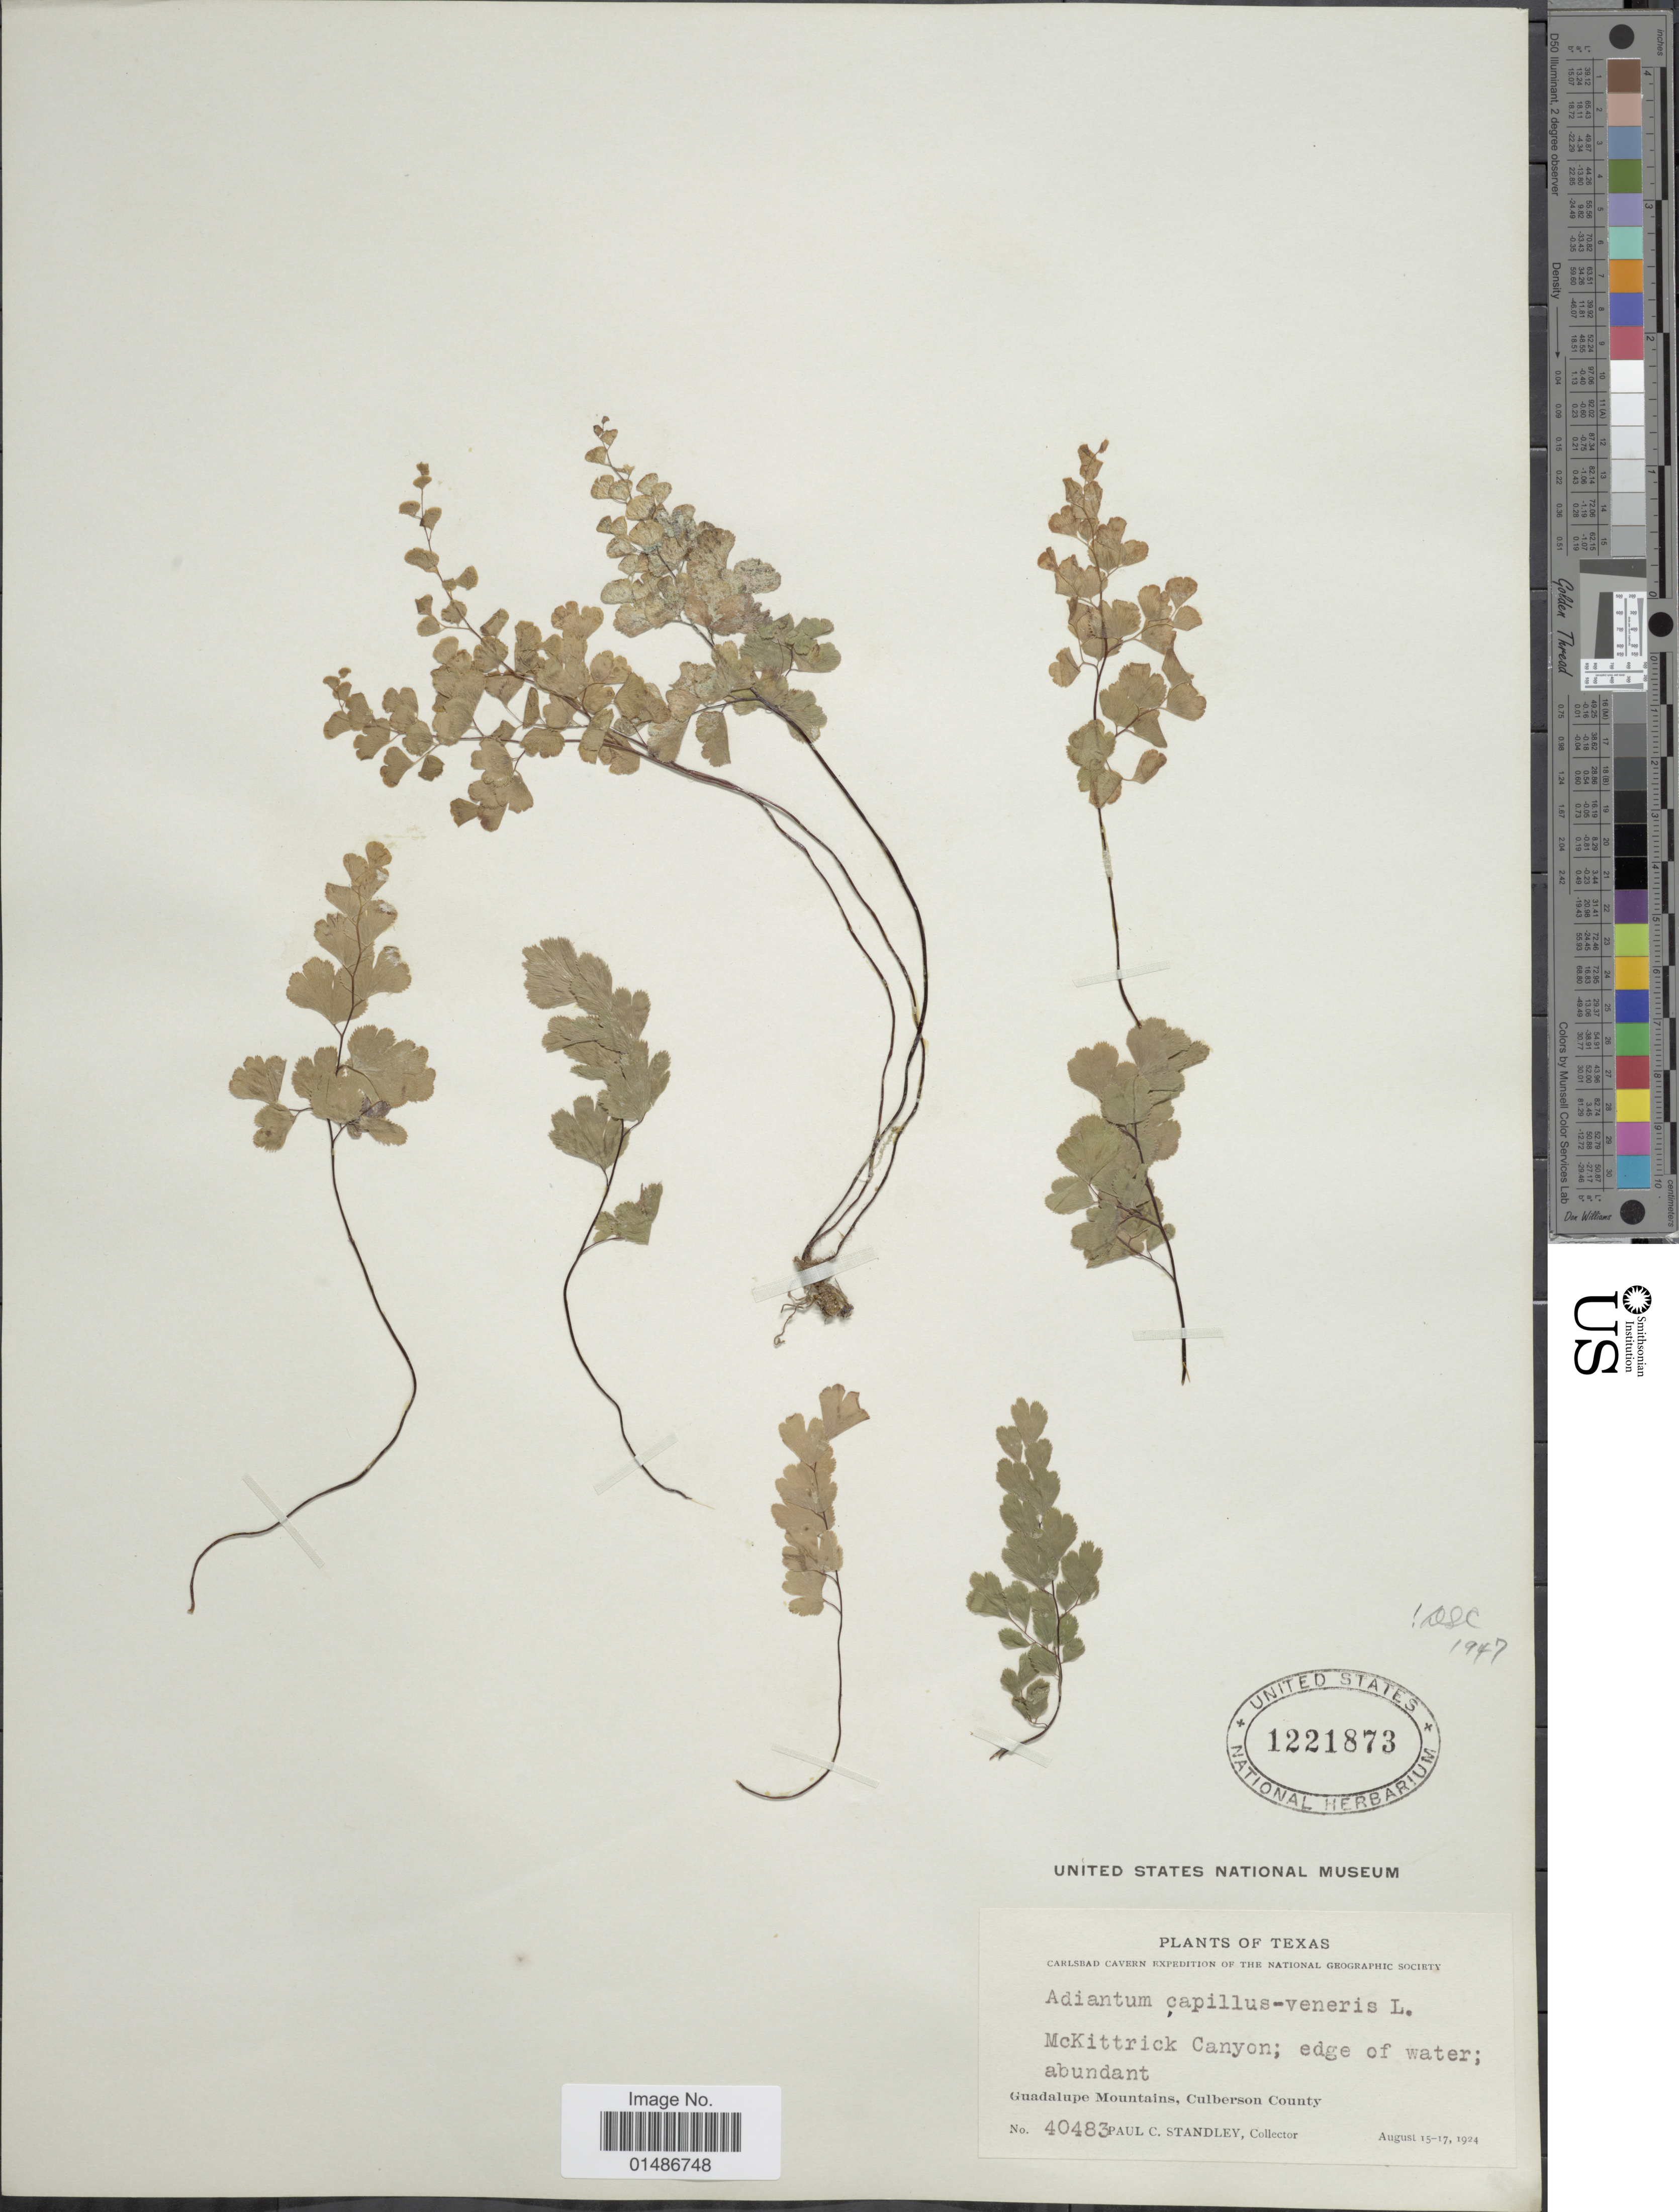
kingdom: Plantae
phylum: Tracheophyta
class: Polypodiopsida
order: Polypodiales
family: Pteridaceae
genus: Adiantum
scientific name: Adiantum capillus-veneris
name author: L.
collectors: P. C. Standley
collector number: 40483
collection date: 1924-08-15/1924-08-17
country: United States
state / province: Texas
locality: McKittrick Canyon; edge of water; abundant. Guadalupe Mountains, Culberson County.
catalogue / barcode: US 1221873